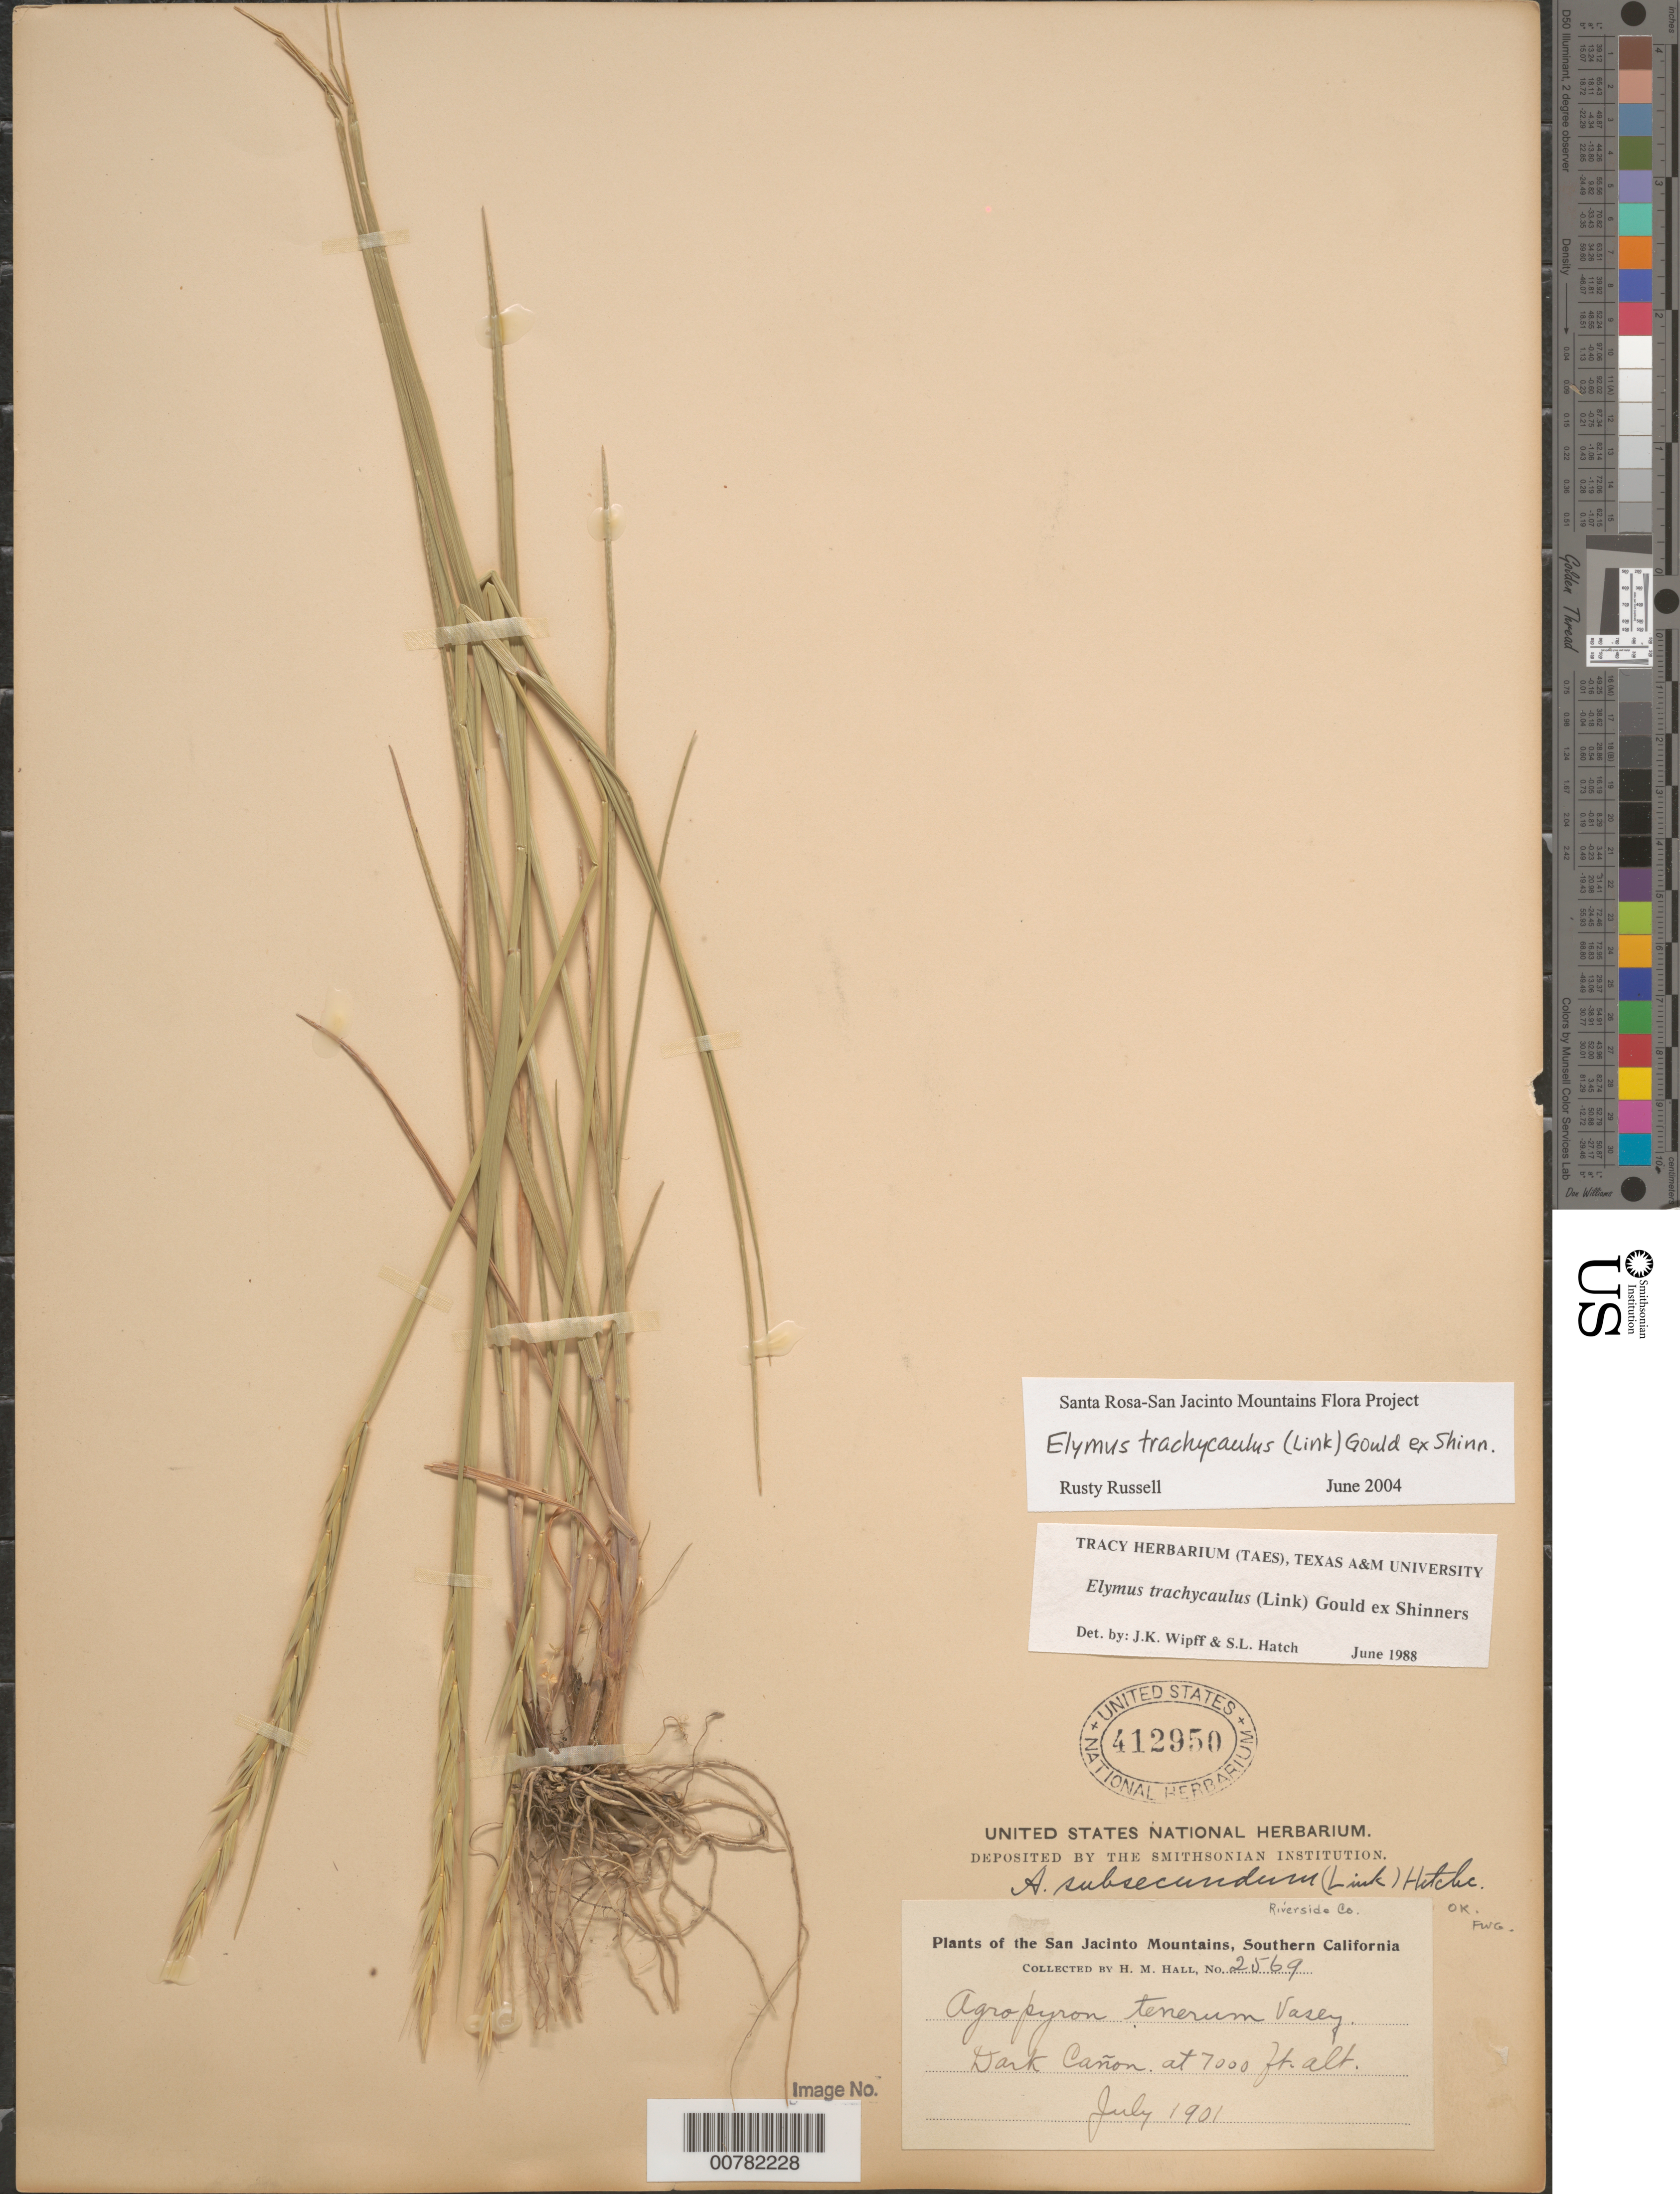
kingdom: Plantae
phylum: Tracheophyta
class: Liliopsida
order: Poales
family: Poaceae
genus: Elymus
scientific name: Elymus trachycaulus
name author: (Link) Gould ex Shinners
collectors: H. M. Hall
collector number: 2569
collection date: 1901-07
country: United States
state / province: California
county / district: Riverside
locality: San Jacinto Mountains, Southern California. Riverside Co. Dark Cañon.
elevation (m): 2134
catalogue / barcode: US 412950